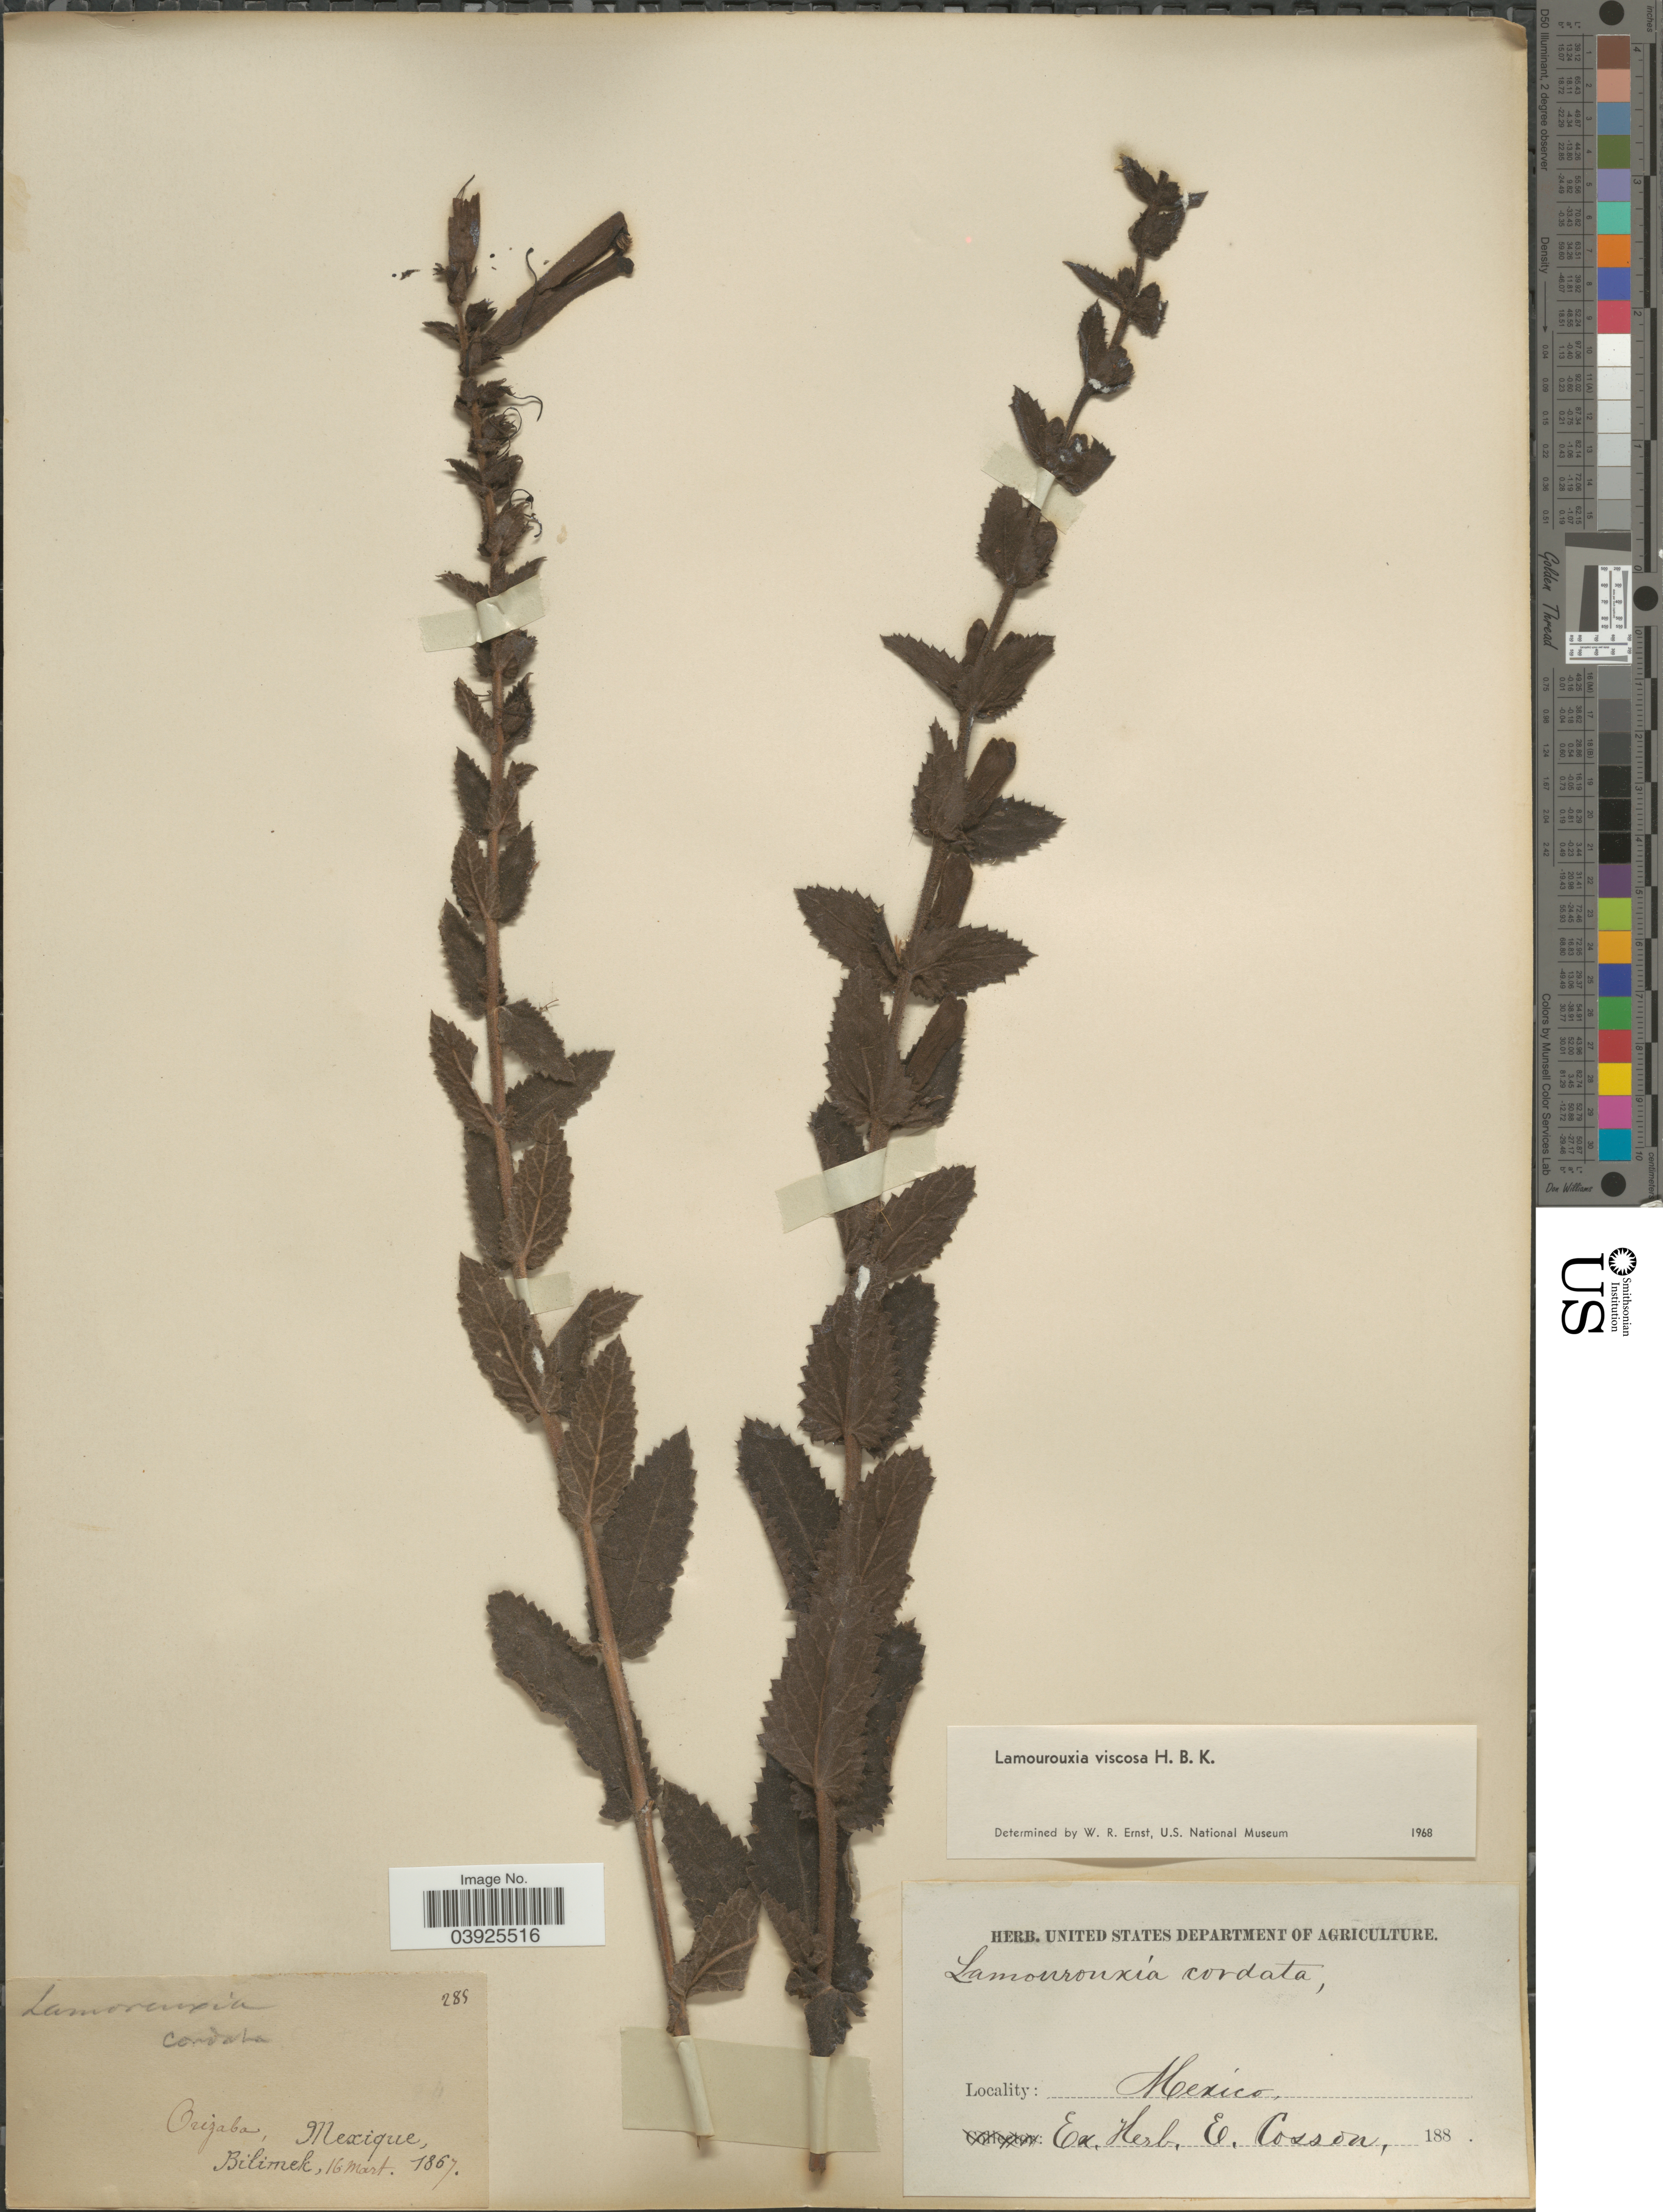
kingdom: Plantae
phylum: Tracheophyta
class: Magnoliopsida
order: Lamiales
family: Orobanchaceae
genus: Lamourouxia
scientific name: Lamourouxia viscosa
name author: Kunth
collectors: -. Bilimek & ex herb. E. Cosson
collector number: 285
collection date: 1867-03-16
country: Mexico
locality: Orizaba. Bilimek.